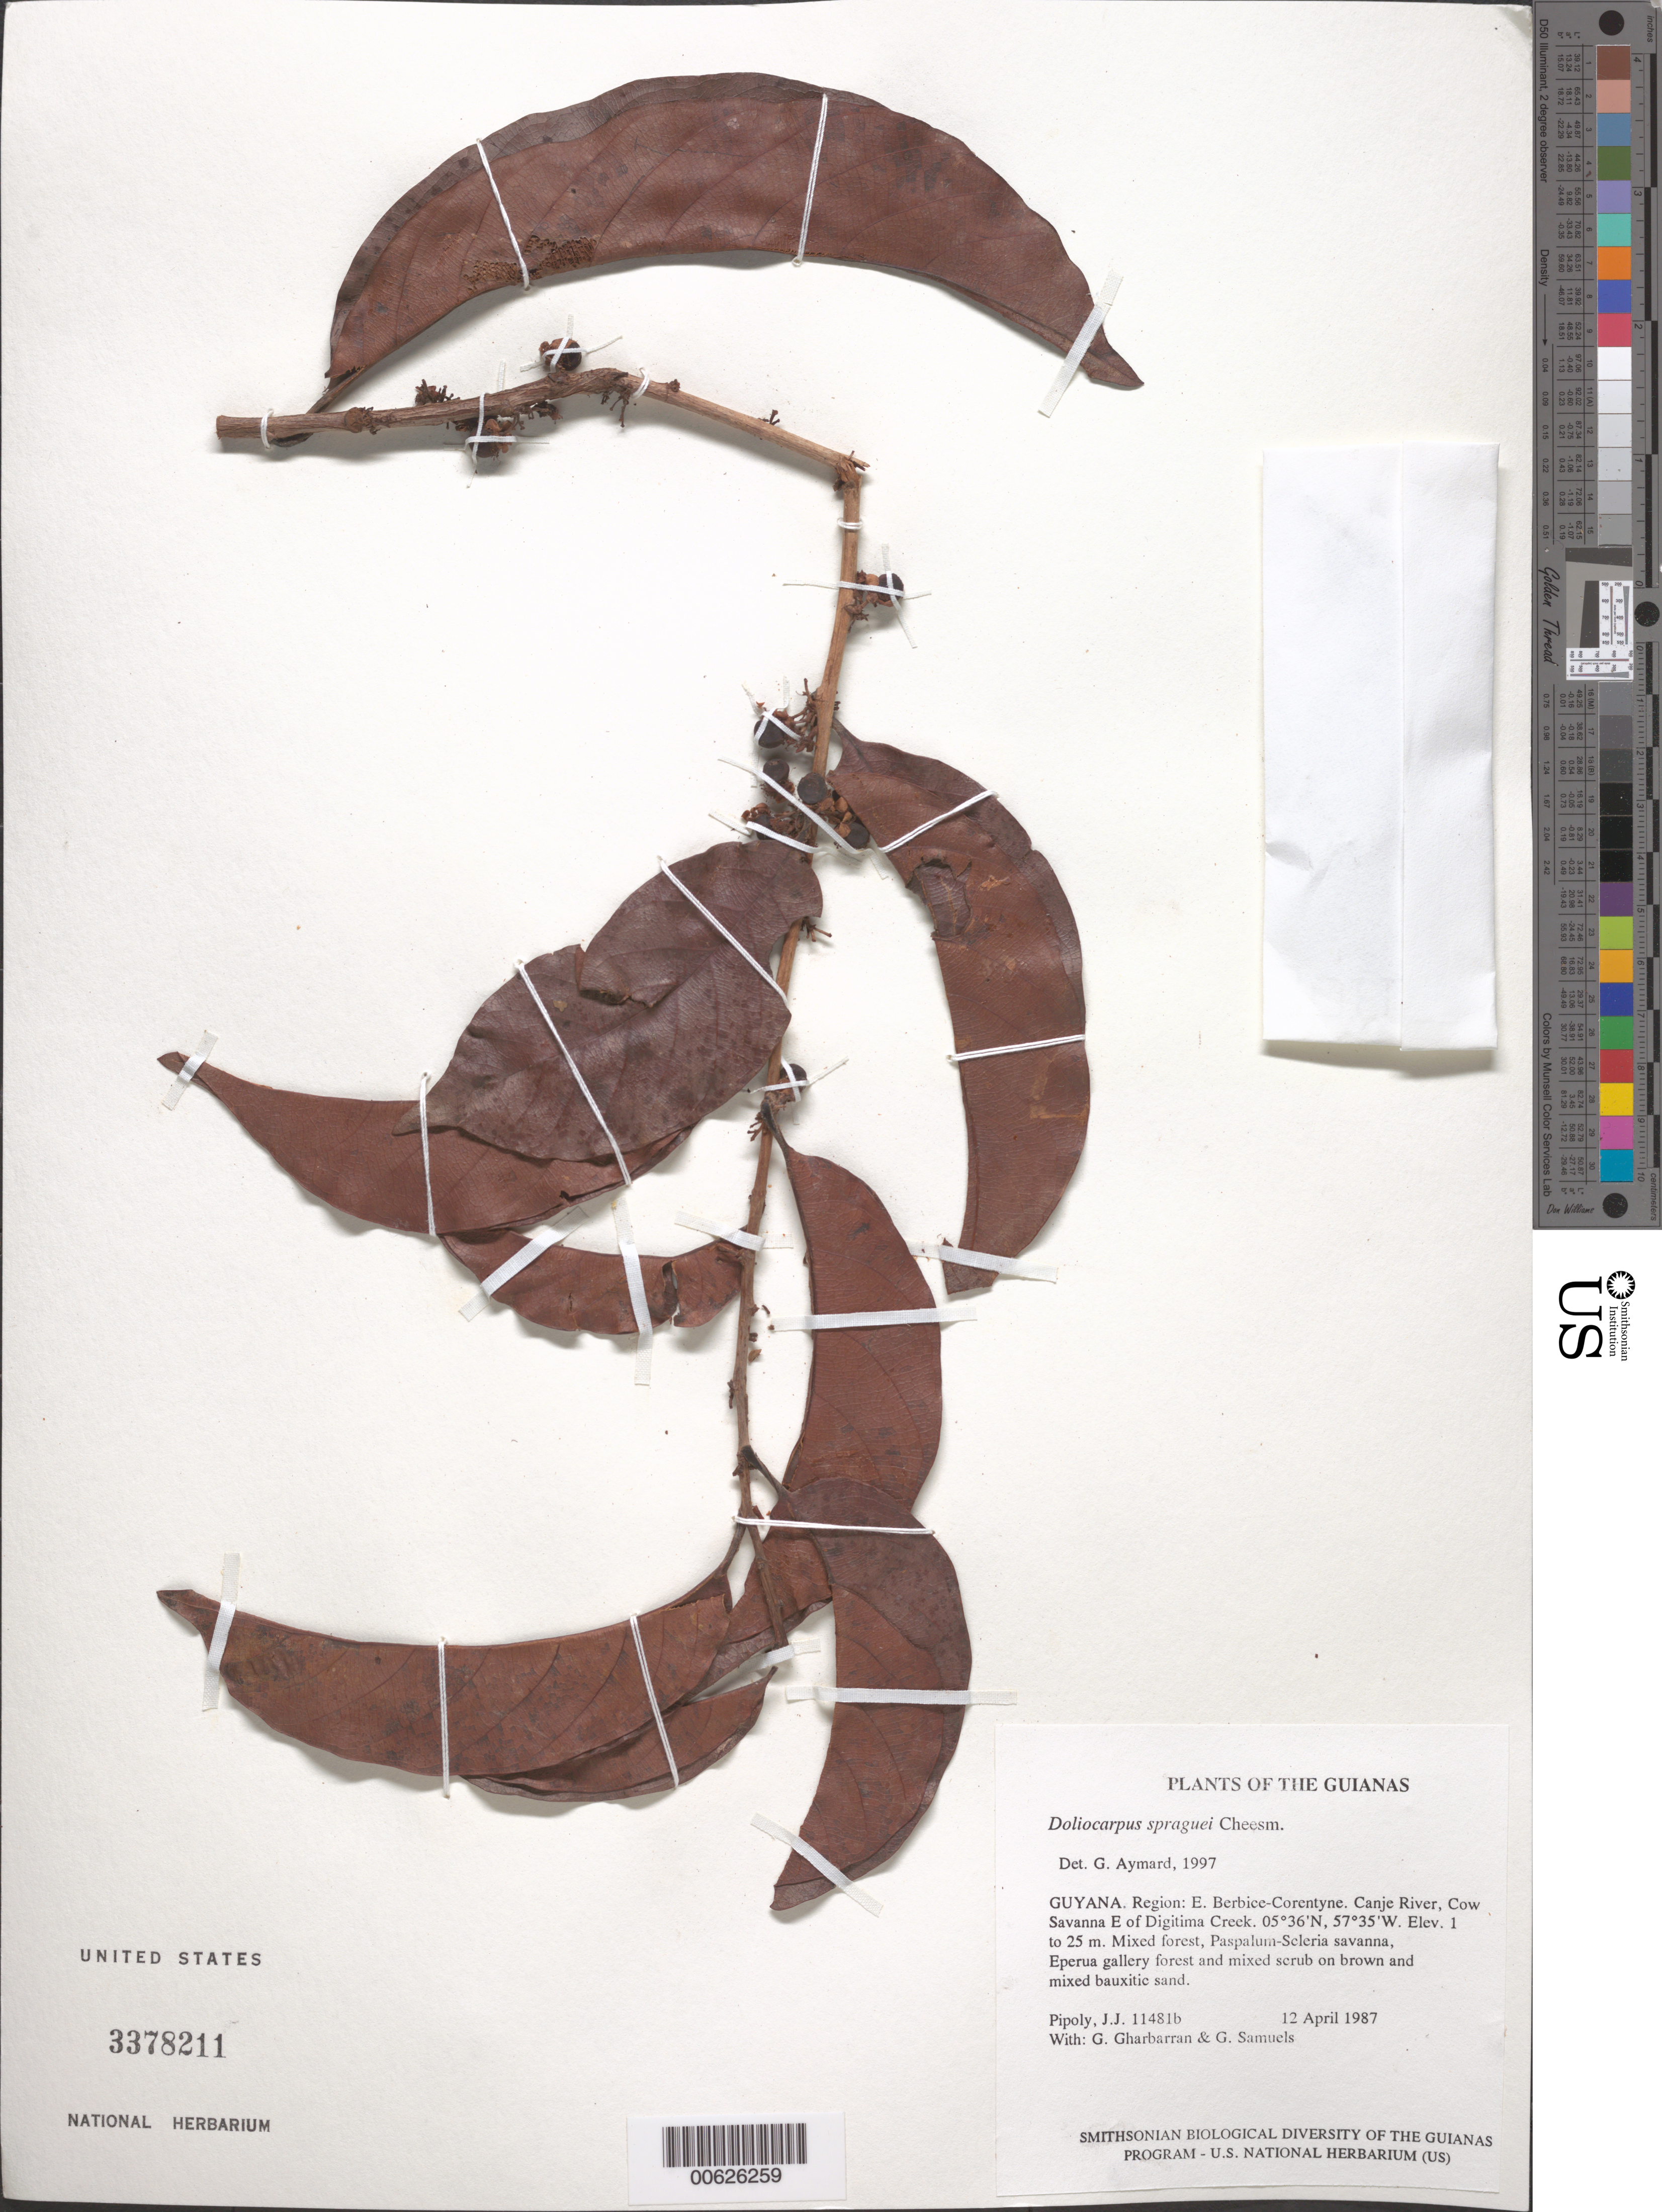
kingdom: Plantae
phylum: Tracheophyta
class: Magnoliopsida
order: Dilleniales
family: Dilleniaceae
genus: Doliocarpus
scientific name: Doliocarpus spraguei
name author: Cheesman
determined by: Kelloff, Carol L., (US), Smithsonian Institution - National Museum of Natural History (UNITED STATES)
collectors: J. J. Pipoly, G. Gharbarran & G. Samuels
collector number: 11481 b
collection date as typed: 12 April 1987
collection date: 1987-04-12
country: Guyana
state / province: E. Berbice-Corentyne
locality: Canje River, Cow Savanna E of Digitima Creek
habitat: Mixed forest, Paspalum-Scleria savanna, Eperua gallery forest and mixed scrub on brown and mixed bauxitic sand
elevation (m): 1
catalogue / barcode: US 3378211